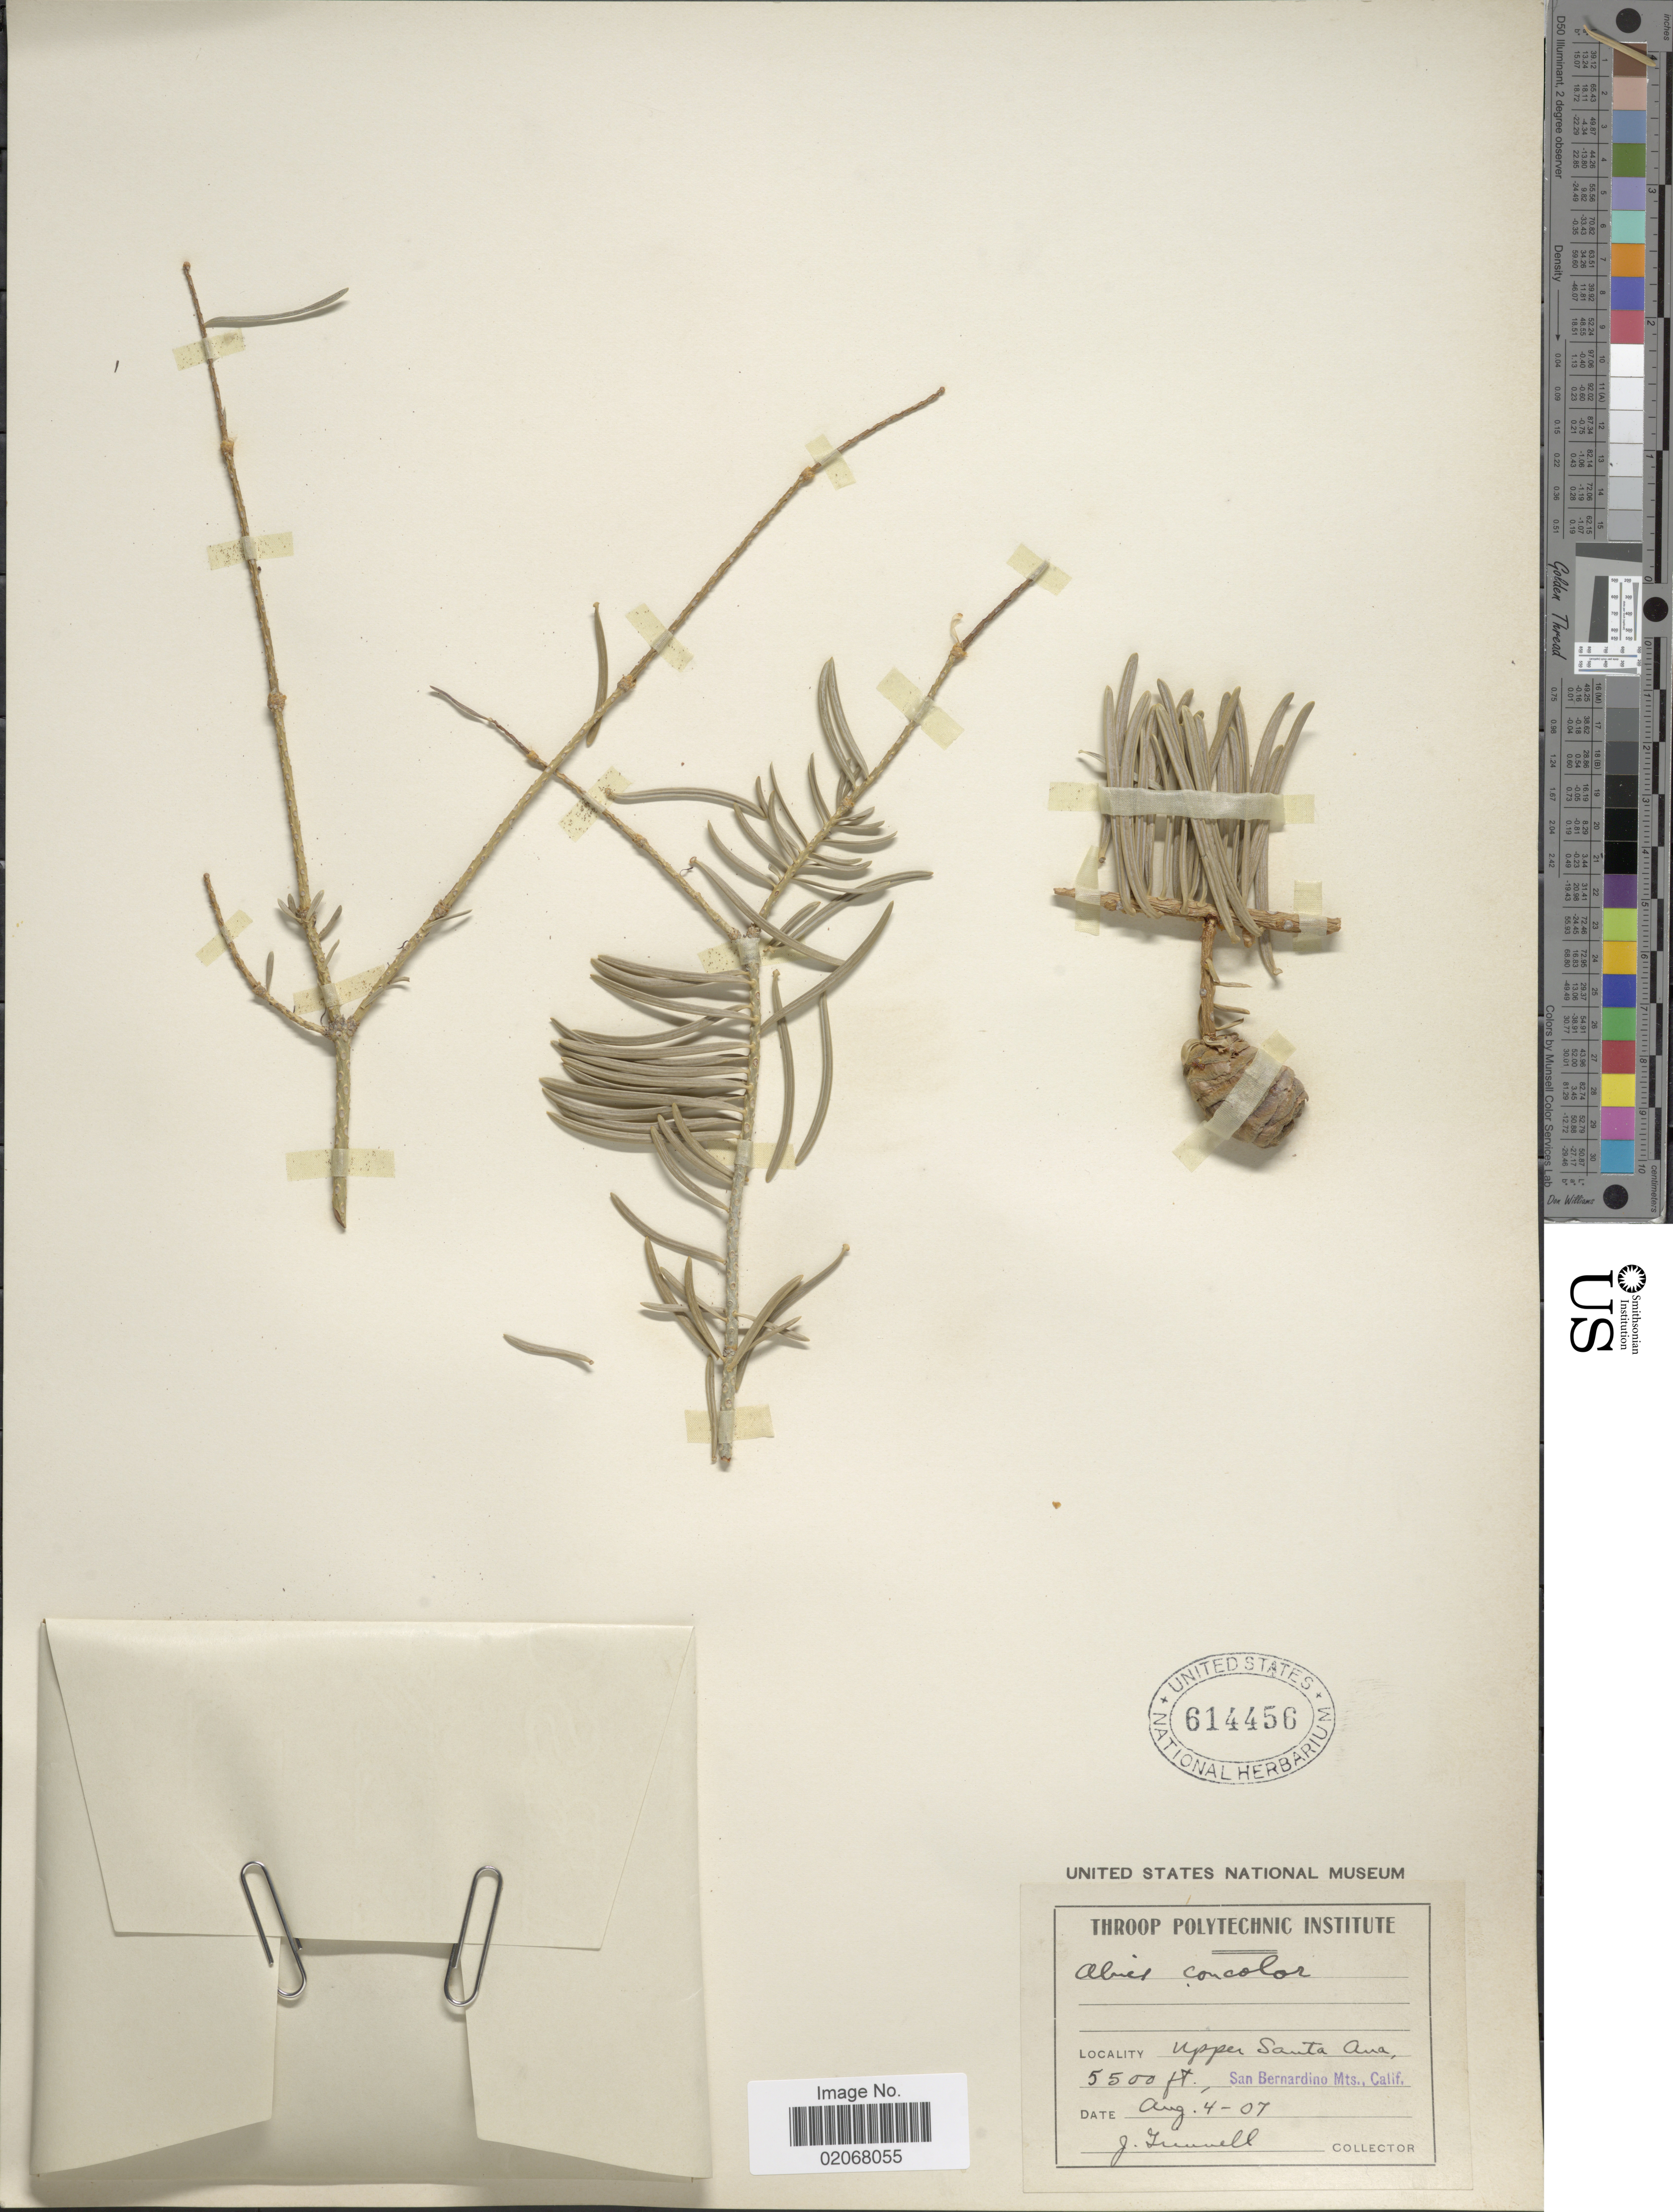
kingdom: Plantae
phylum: Tracheophyta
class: Pinopsida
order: Pinales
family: Pinaceae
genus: Abies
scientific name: Abies concolor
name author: (Gordon & Glend.) Lindl. ex Hildebr.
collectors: J. Grinnell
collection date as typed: Transcribed d/m/y: 4/8/7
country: United States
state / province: California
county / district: San Bernardino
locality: Upper santa Ana, San Bernardino Mts.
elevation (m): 1676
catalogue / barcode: US 614456